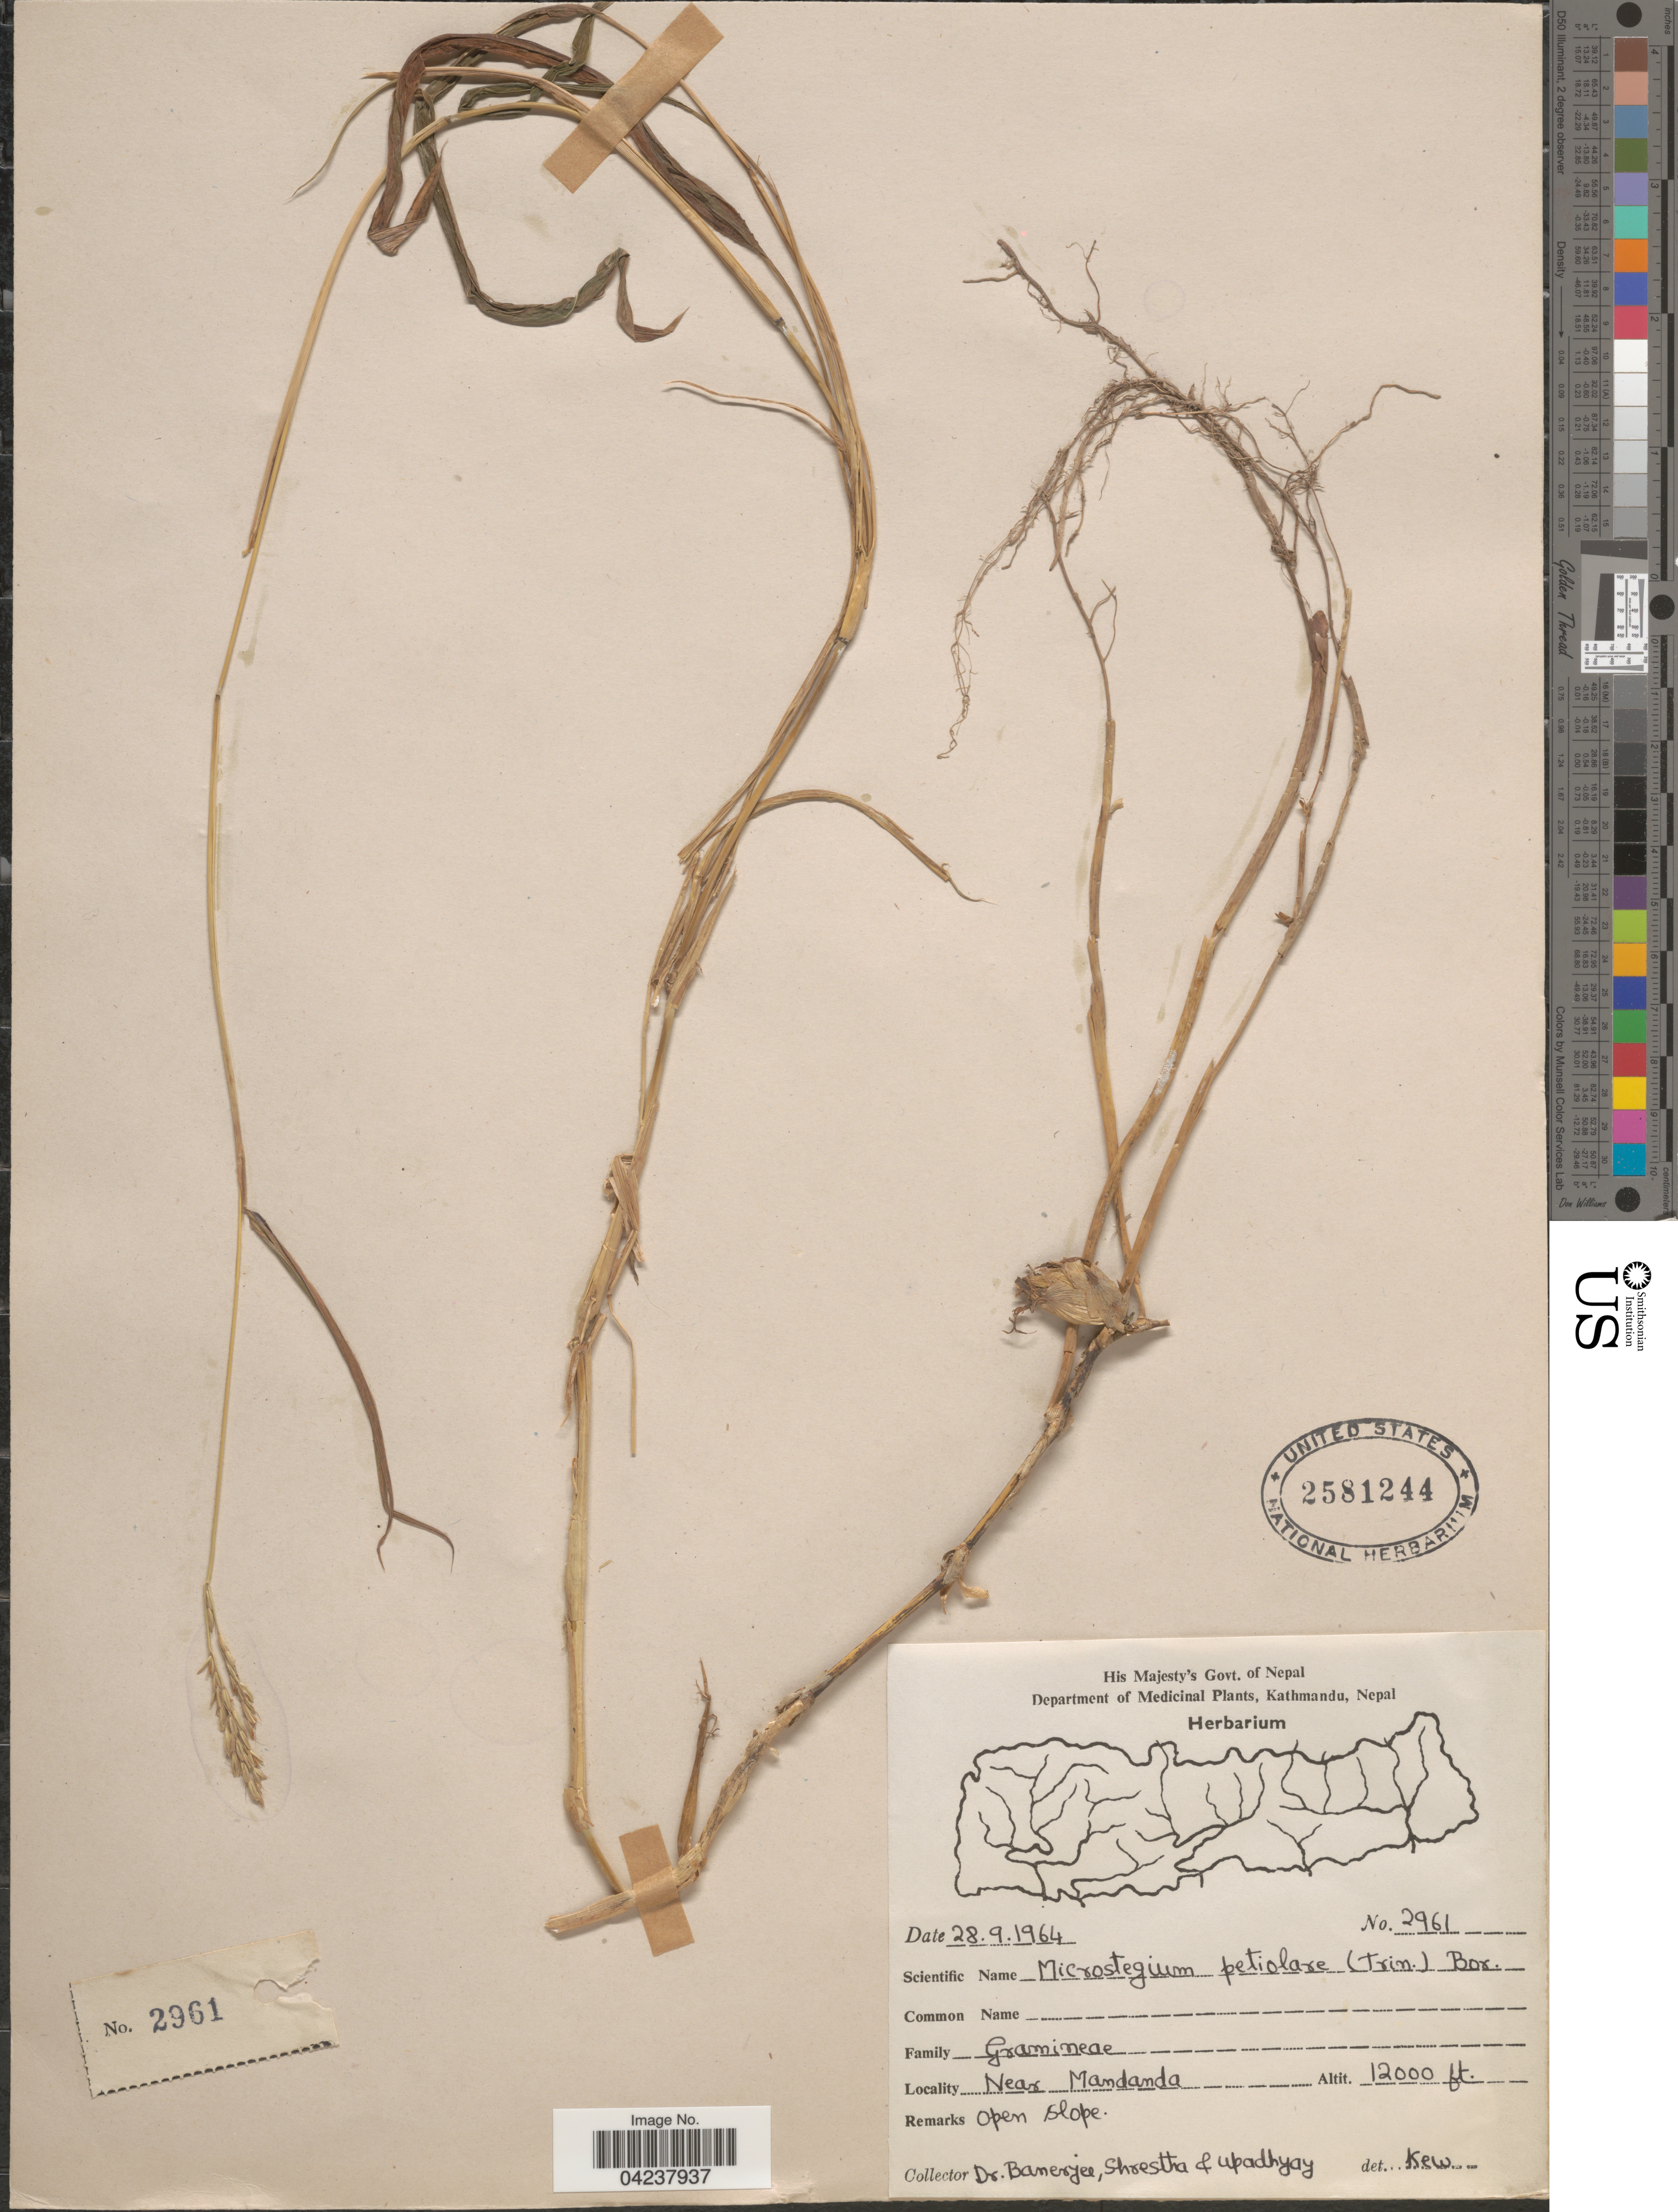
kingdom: Plantae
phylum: Tracheophyta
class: Liliopsida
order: Poales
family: Poaceae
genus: Microstegium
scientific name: Microstegium petiolare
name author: (Trin.) Bor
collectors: -. Banerjee, -. Shrestha & Upadhyay, --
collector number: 2961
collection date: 1964-09-28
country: Nepal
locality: Near Mandanda.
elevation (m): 3658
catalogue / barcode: US 2581244